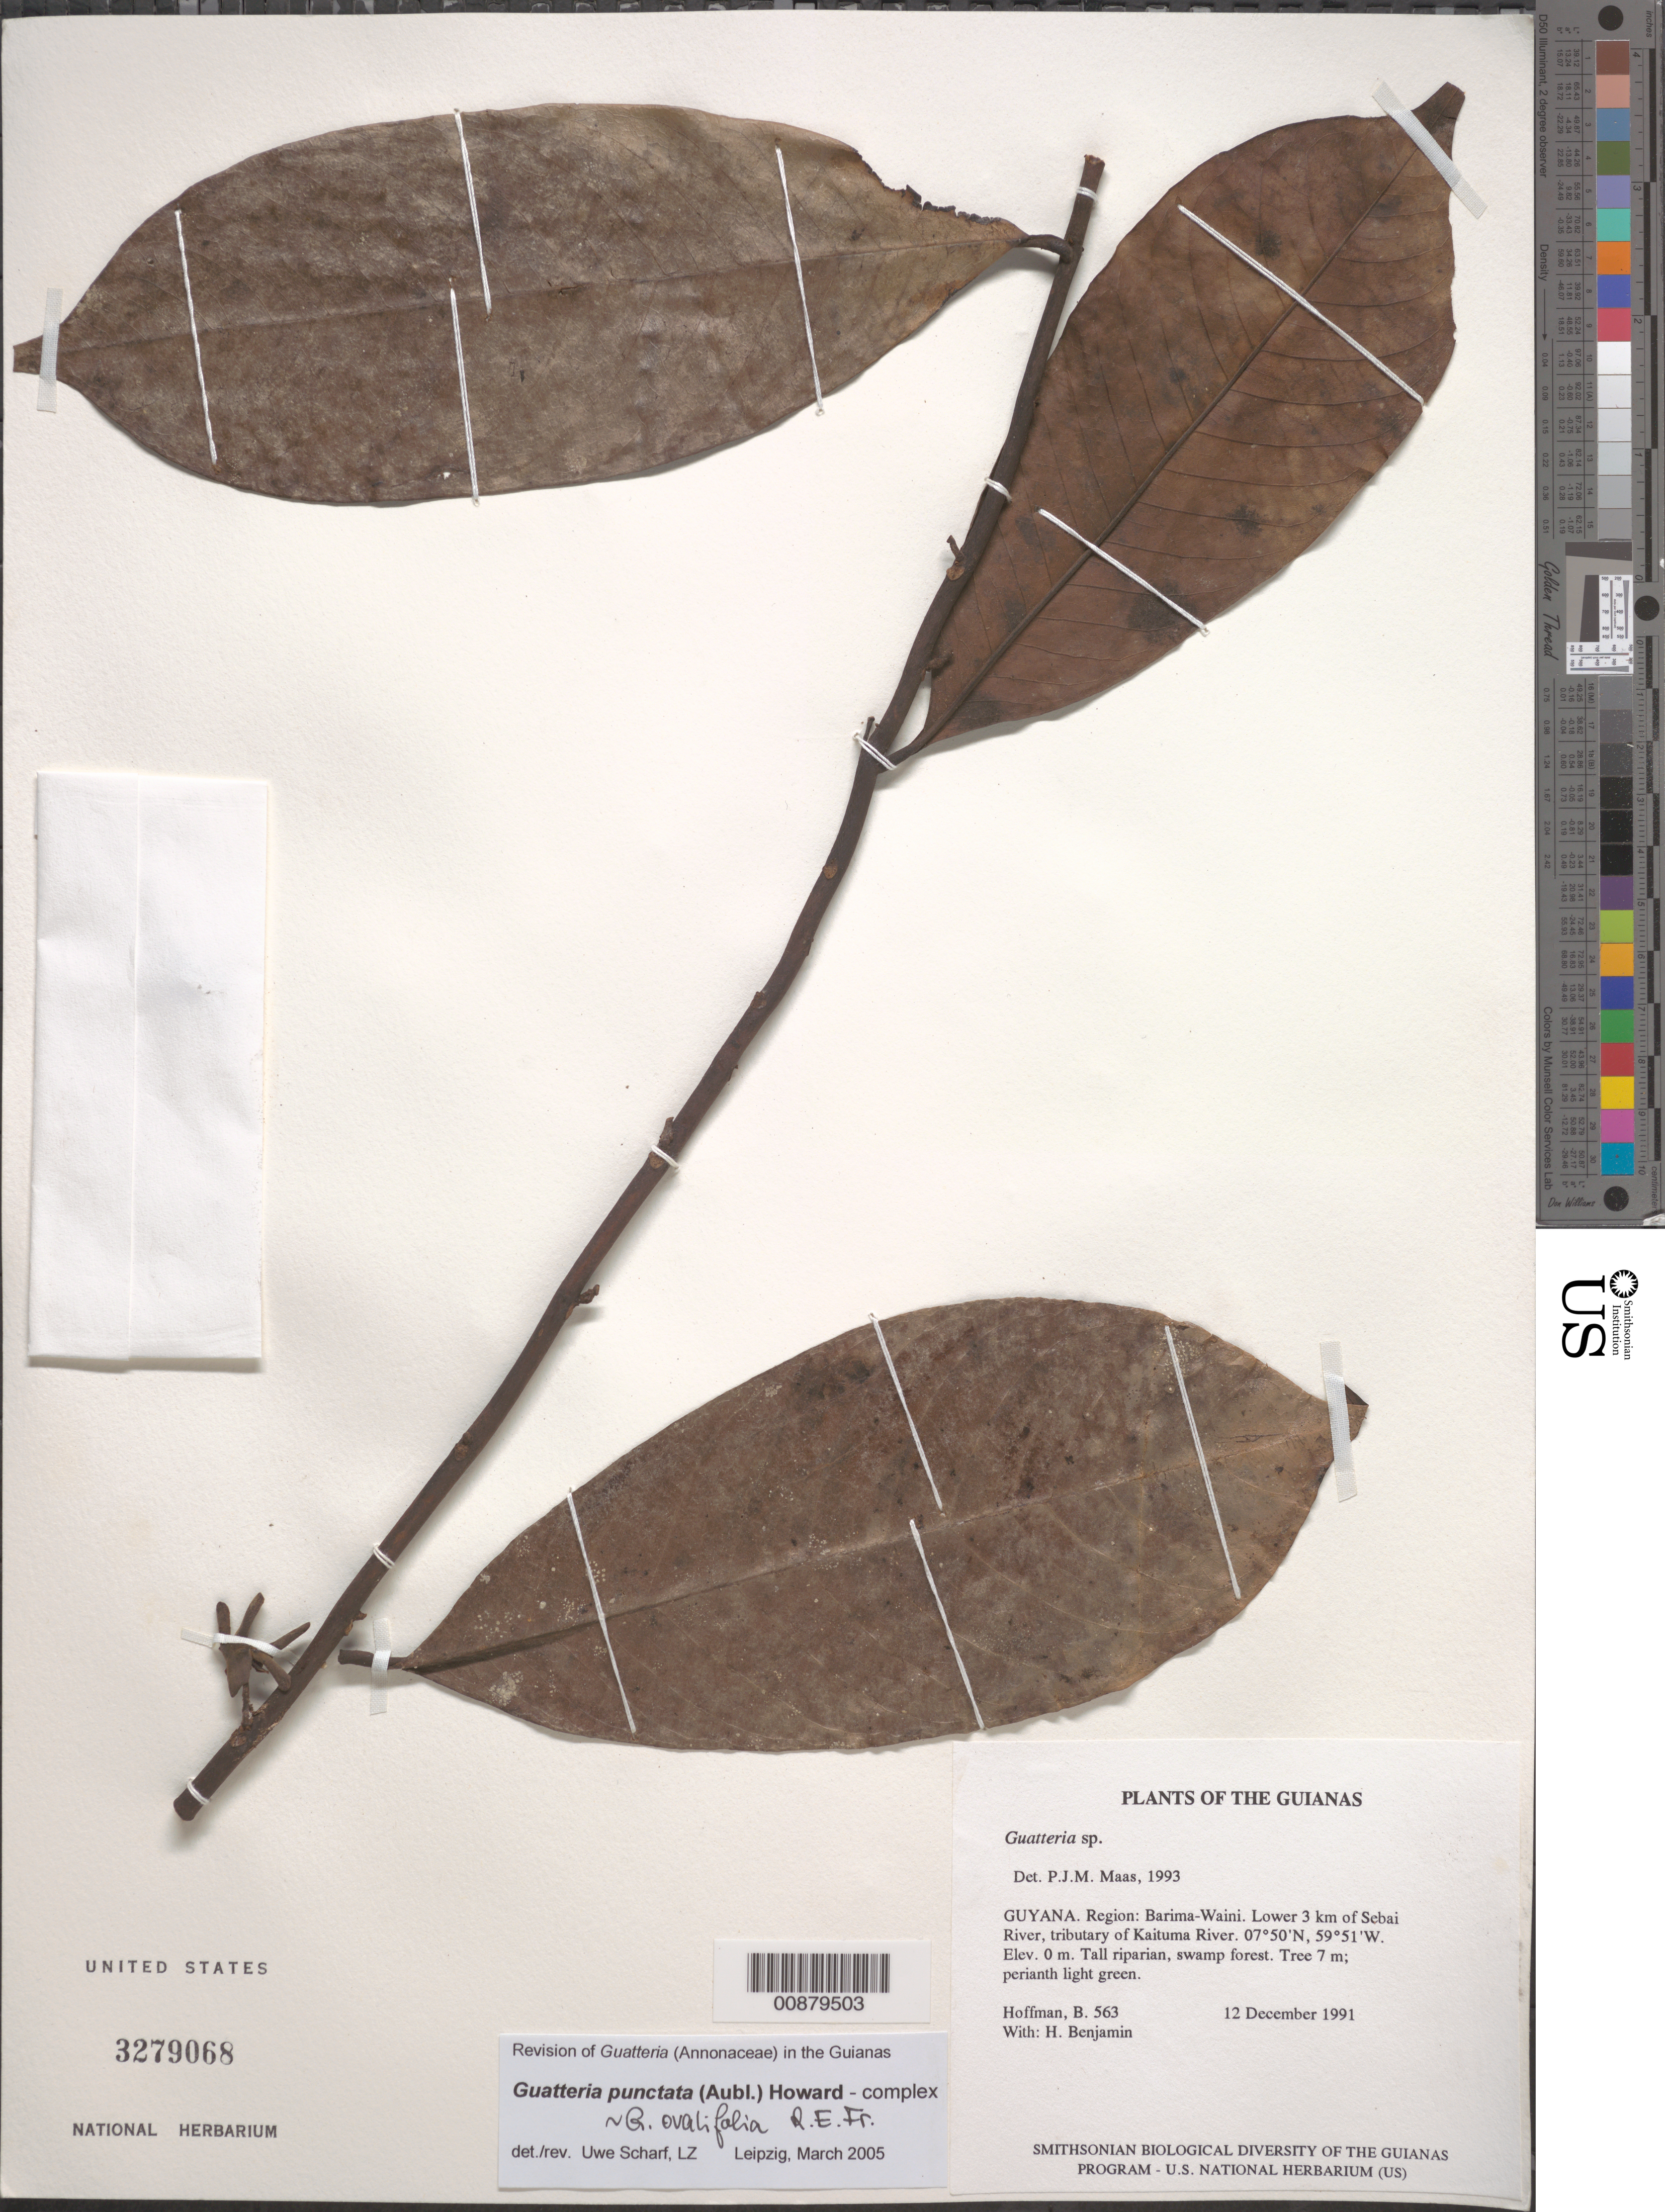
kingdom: Plantae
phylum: Tracheophyta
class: Magnoliopsida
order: Magnoliales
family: Annonaceae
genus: Guatteria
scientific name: Guatteria punctata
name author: (Aubl.) R.A. Howard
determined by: Scharf, U.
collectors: B. Hoffman & H. Benjamin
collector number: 563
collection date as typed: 12 December 1991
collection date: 1991-12-12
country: Guyana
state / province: Barima-Waini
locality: Lower 3 km of Sebai River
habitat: Tall riparian, swamp forest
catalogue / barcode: US 3279068